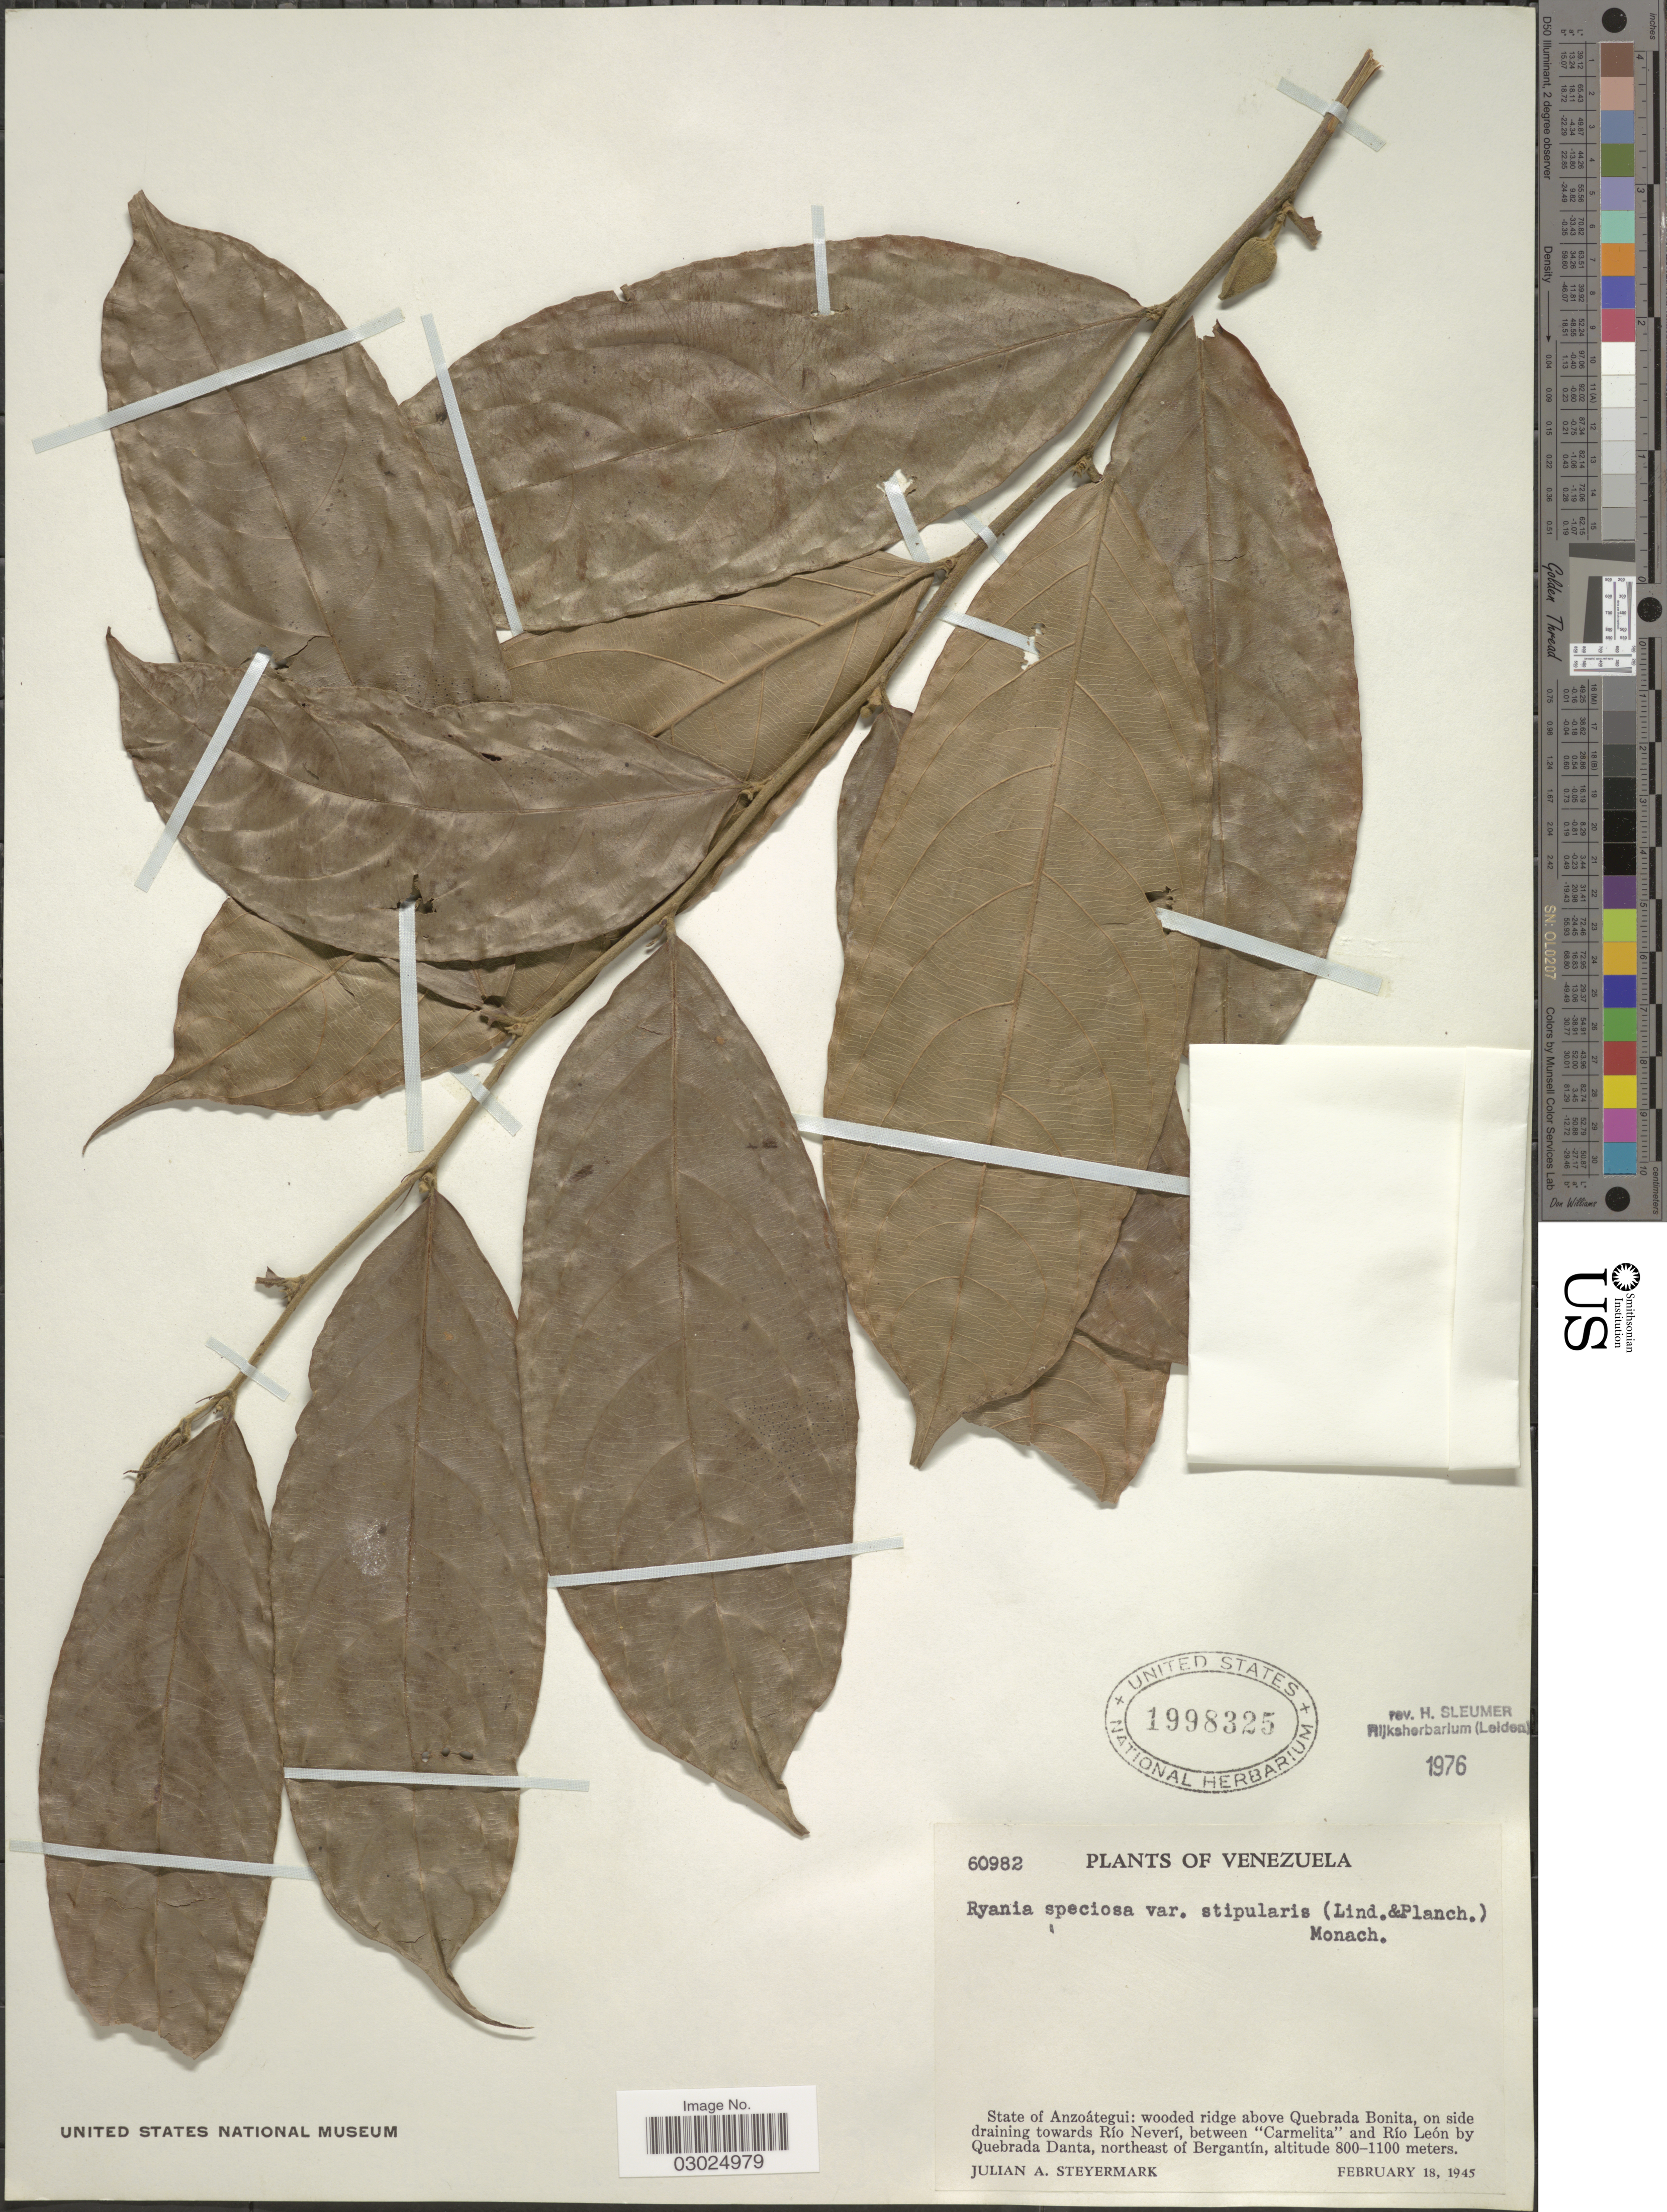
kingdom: Plantae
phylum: Tracheophyta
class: Magnoliopsida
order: Malpighiales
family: Salicaceae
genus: Ryania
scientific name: Ryania speciosa var. stipularis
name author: (Linden & Planch.) Monach.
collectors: J. Steyermark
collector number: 60982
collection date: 1945-02-18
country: Venezuela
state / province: Anzoategui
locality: State of Anzoátegui: wooded ridge above Quebrada Bonita, on side draining towards Río Neverí, between "Carmelita" and Río León by Quebrada Danta, northeast of Bergantín.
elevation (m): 800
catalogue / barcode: US 1998325